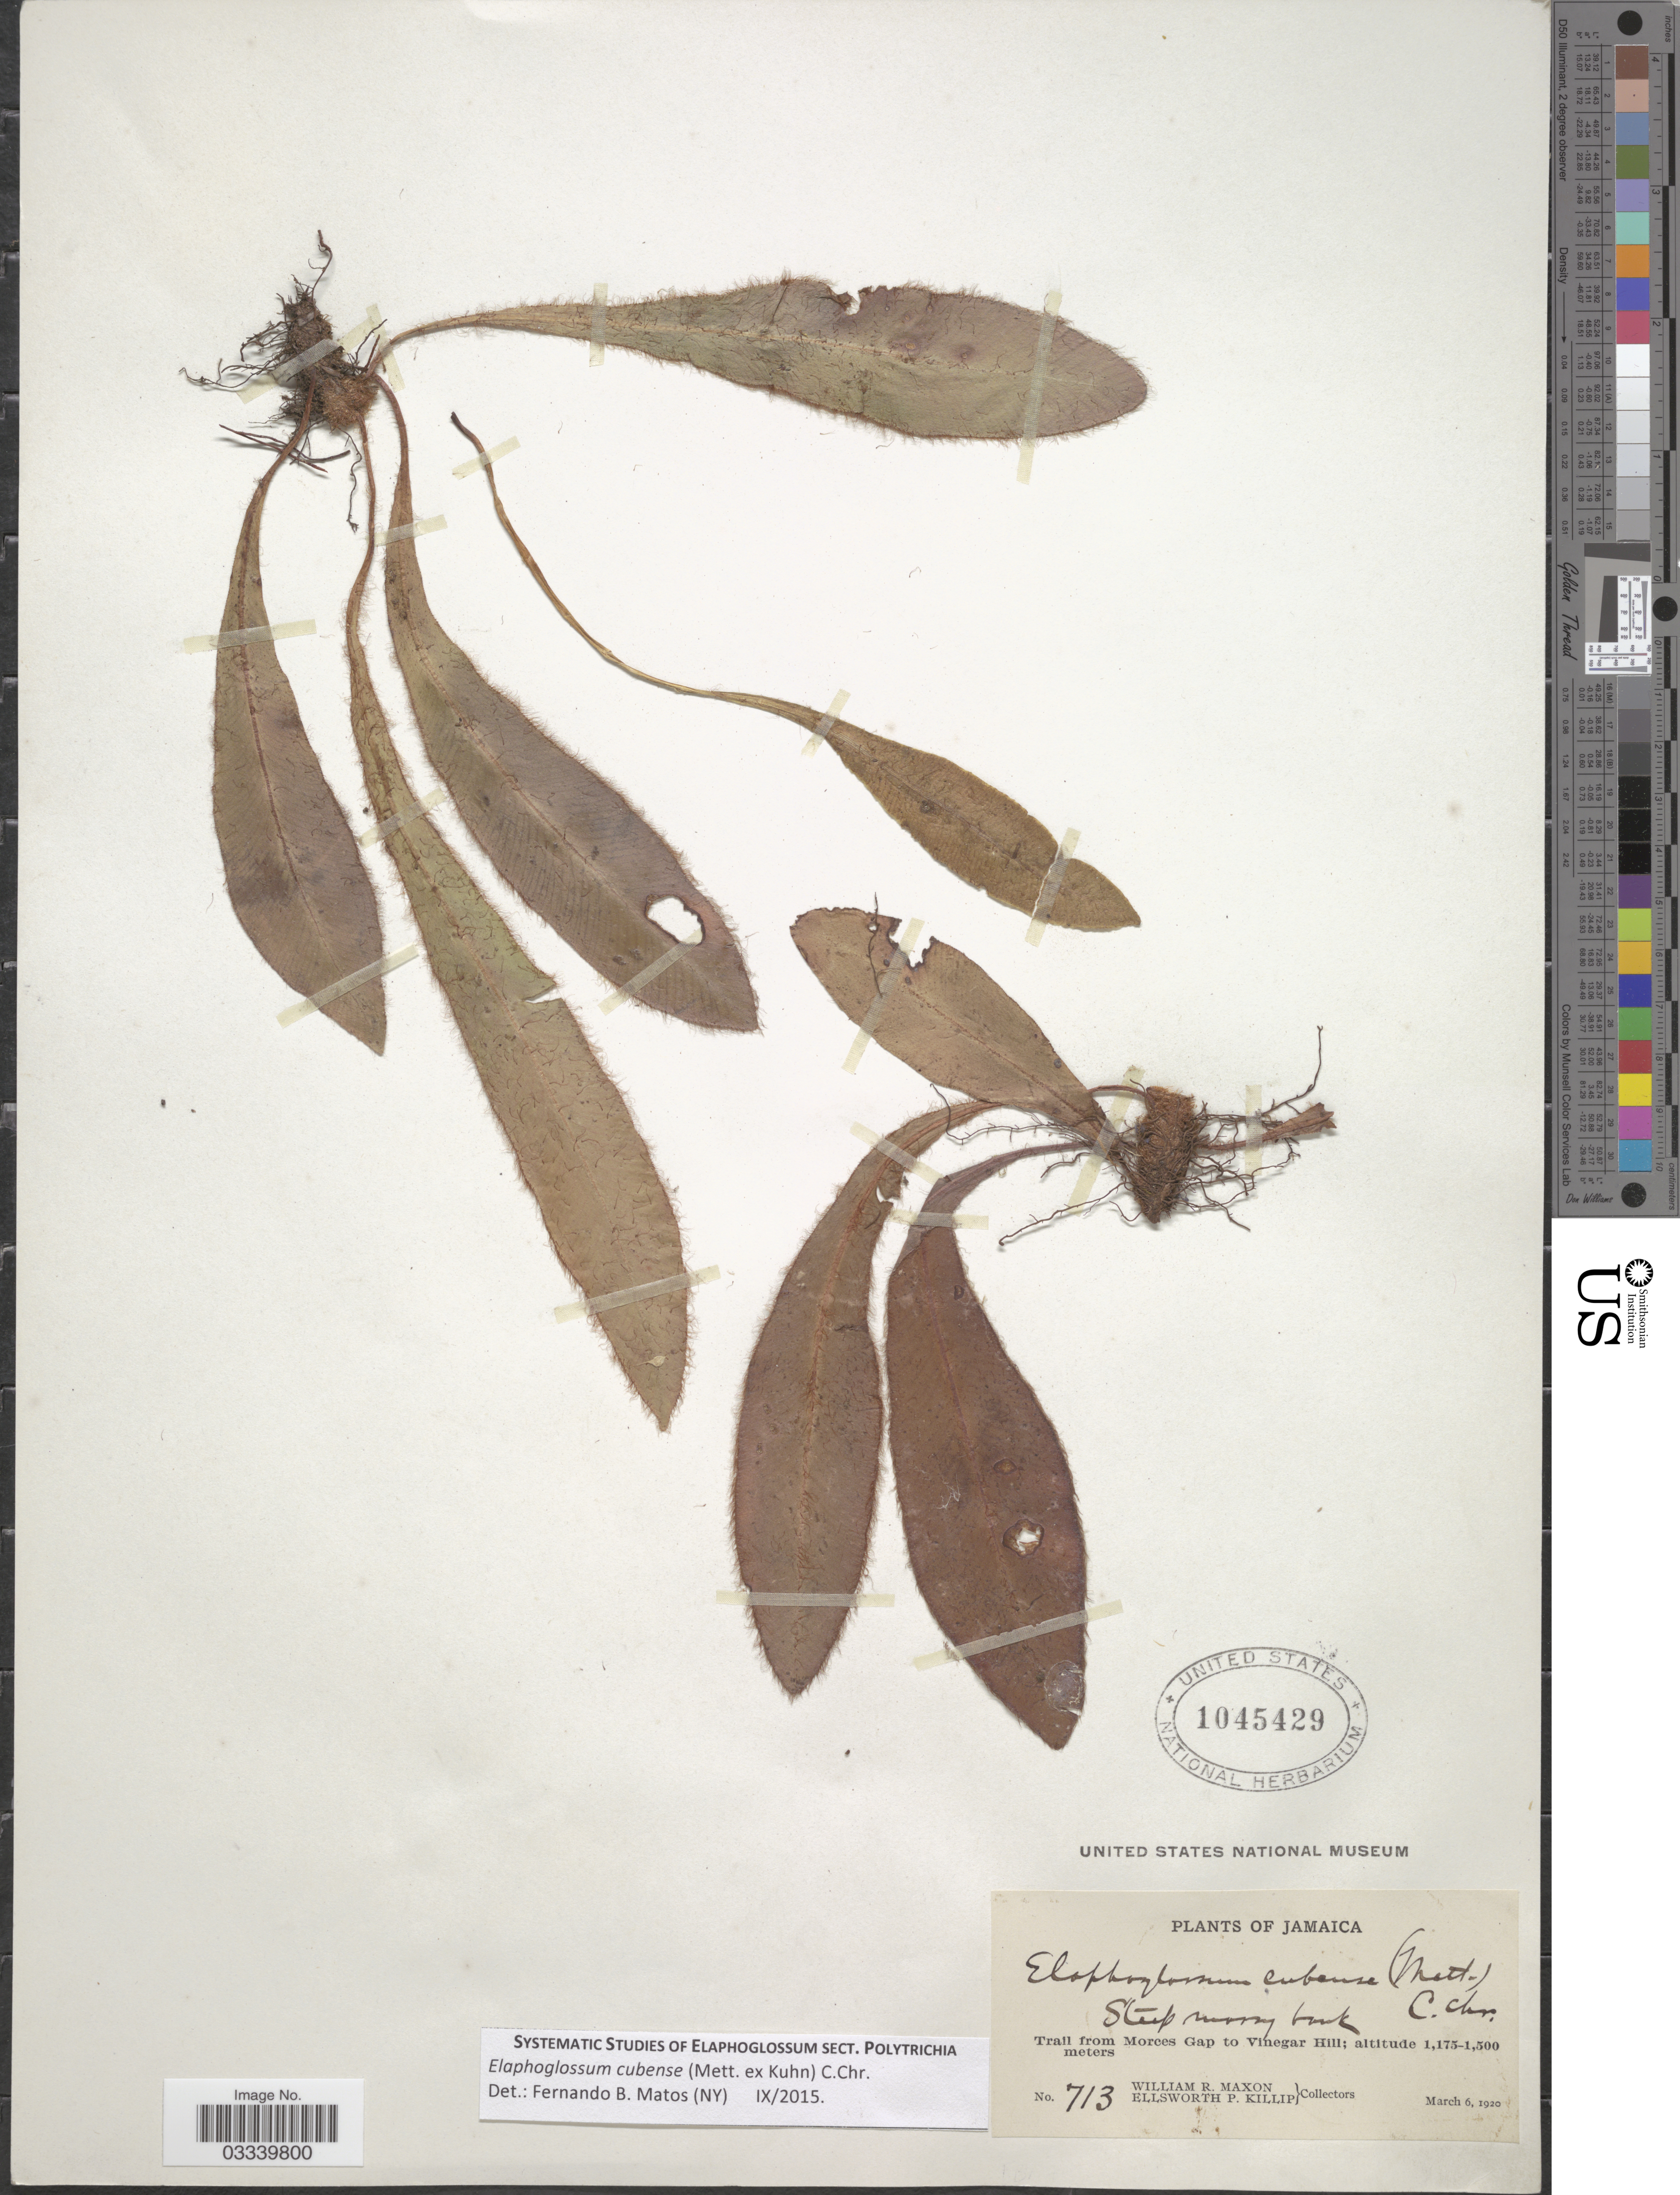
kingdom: Plantae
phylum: Tracheophyta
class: Polypodiopsida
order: Polypodiales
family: Dryopteridaceae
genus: Elaphoglossum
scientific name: Elaphoglossum cubense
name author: (Mett. ex Kuhn) C. Chr.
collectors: W. R. Maxon & E. P. Killip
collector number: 713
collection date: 1920-03-06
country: Cuba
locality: Trail from Morces Gap to Vinegar Hill.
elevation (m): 1175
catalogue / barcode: US 1045429